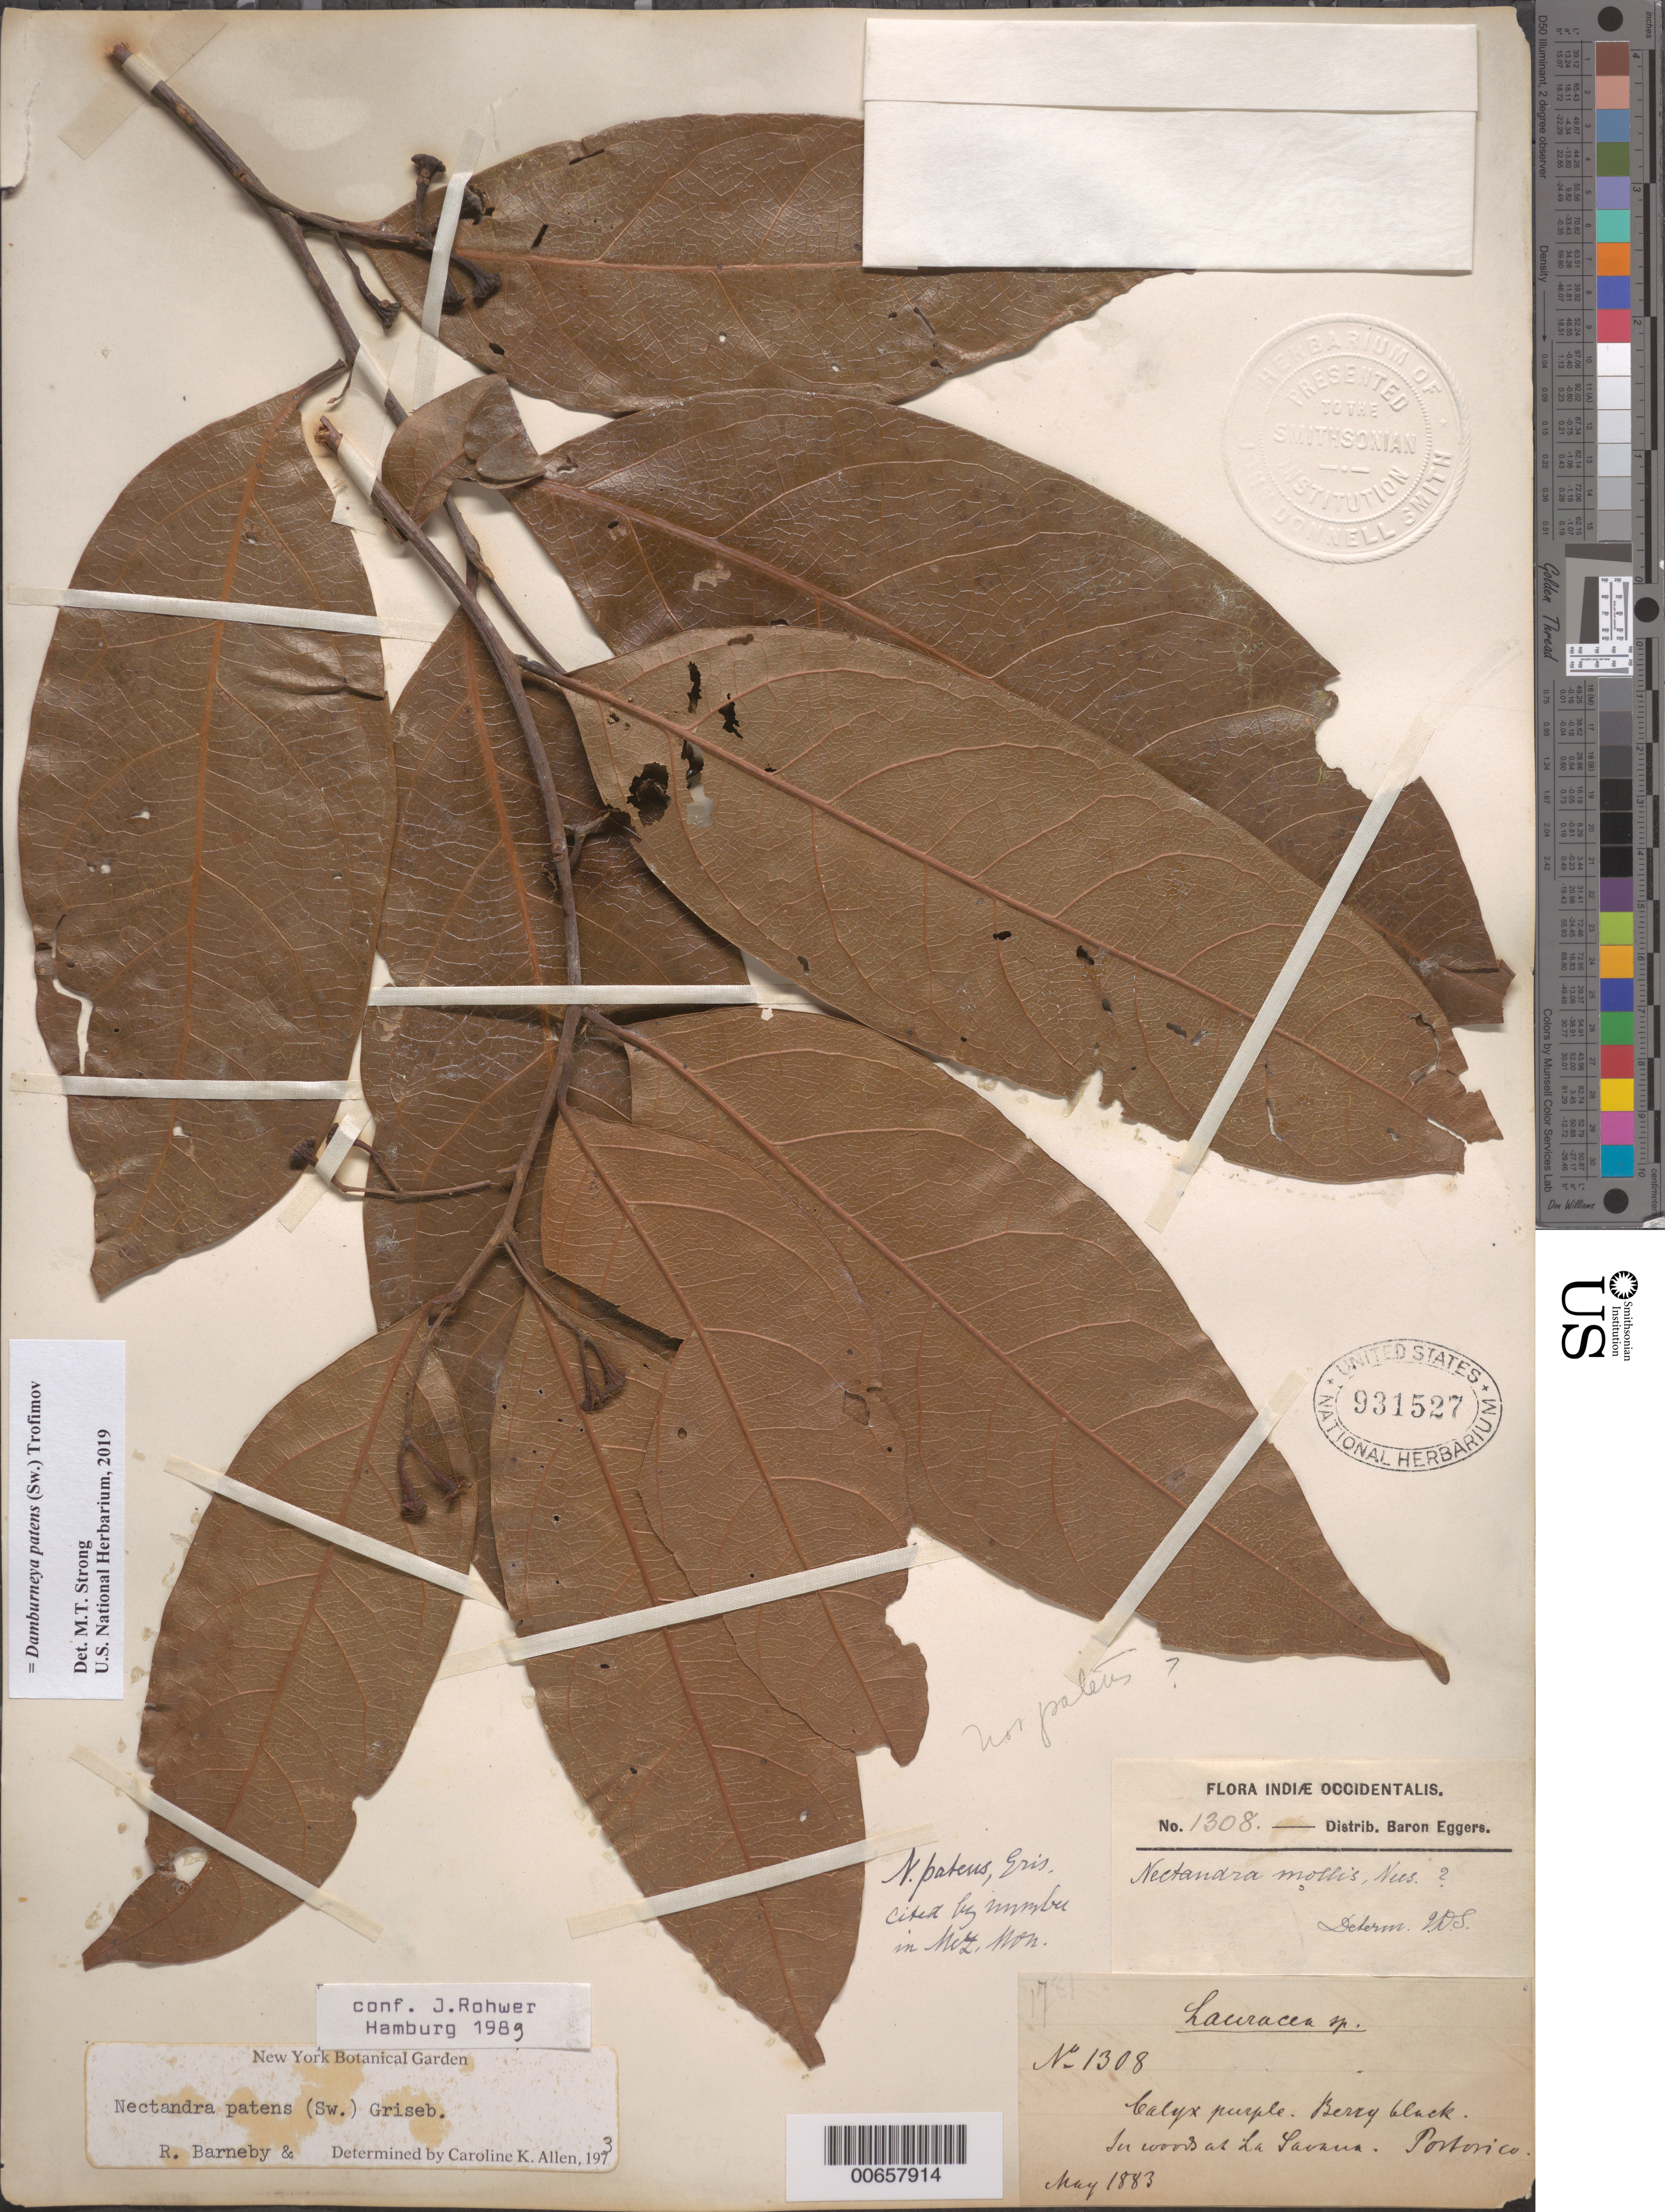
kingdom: Plantae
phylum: Tracheophyta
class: Magnoliopsida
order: Laurales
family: Lauraceae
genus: Damburneya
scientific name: Damburneya patens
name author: (Sw.) Trofimov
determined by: Strong, M. T., (US), Smithsonian Institution - National Museum of Natural History (UNITED STATES)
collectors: H. F. A. von Eggers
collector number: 1308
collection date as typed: May 1883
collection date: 1883-05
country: Puerto Rico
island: Greater Antilles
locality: La Savana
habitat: In woods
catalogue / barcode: US 931527